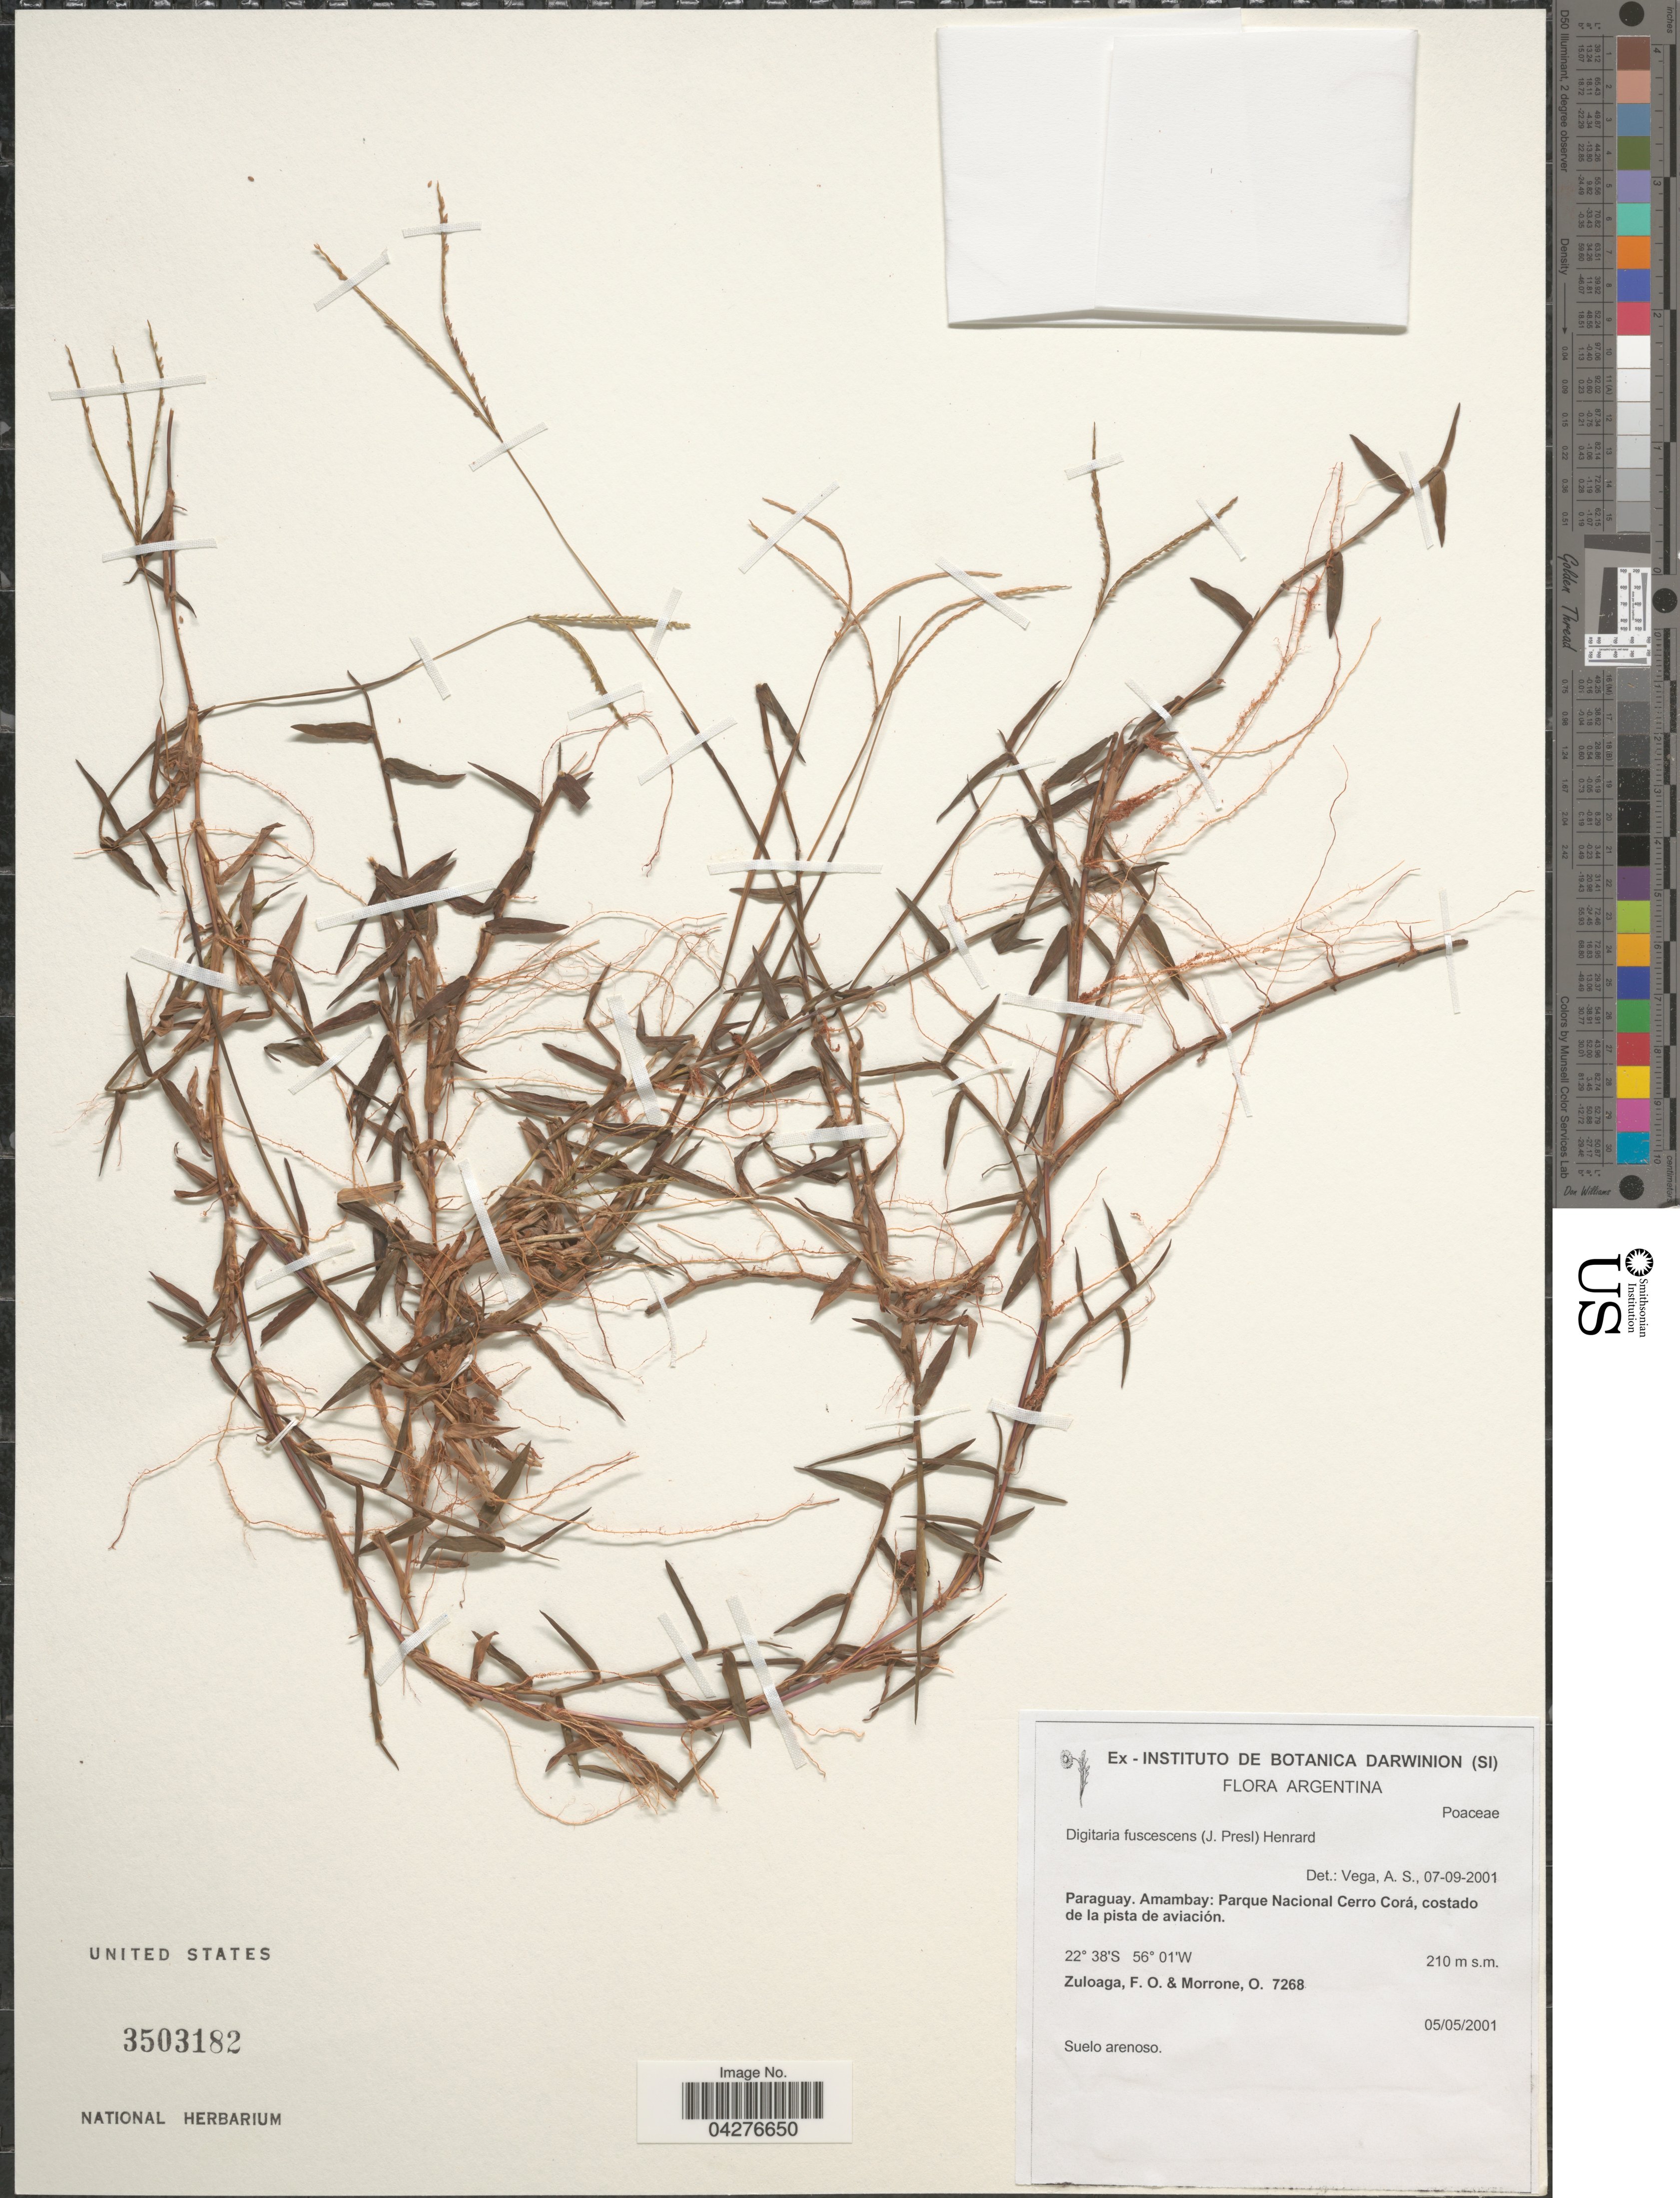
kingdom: Plantae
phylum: Tracheophyta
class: Liliopsida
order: Poales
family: Poaceae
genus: Digitaria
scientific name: Digitaria fuscescens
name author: (J. Presl) Henr.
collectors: F. O. Zuloaga & O. N. Morrone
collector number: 7268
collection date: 2001-05-05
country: Paraguay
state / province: Amambay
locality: Parque Nacional Cerro Corá, costado de la pista de aviación.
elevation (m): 210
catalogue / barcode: US 3503182